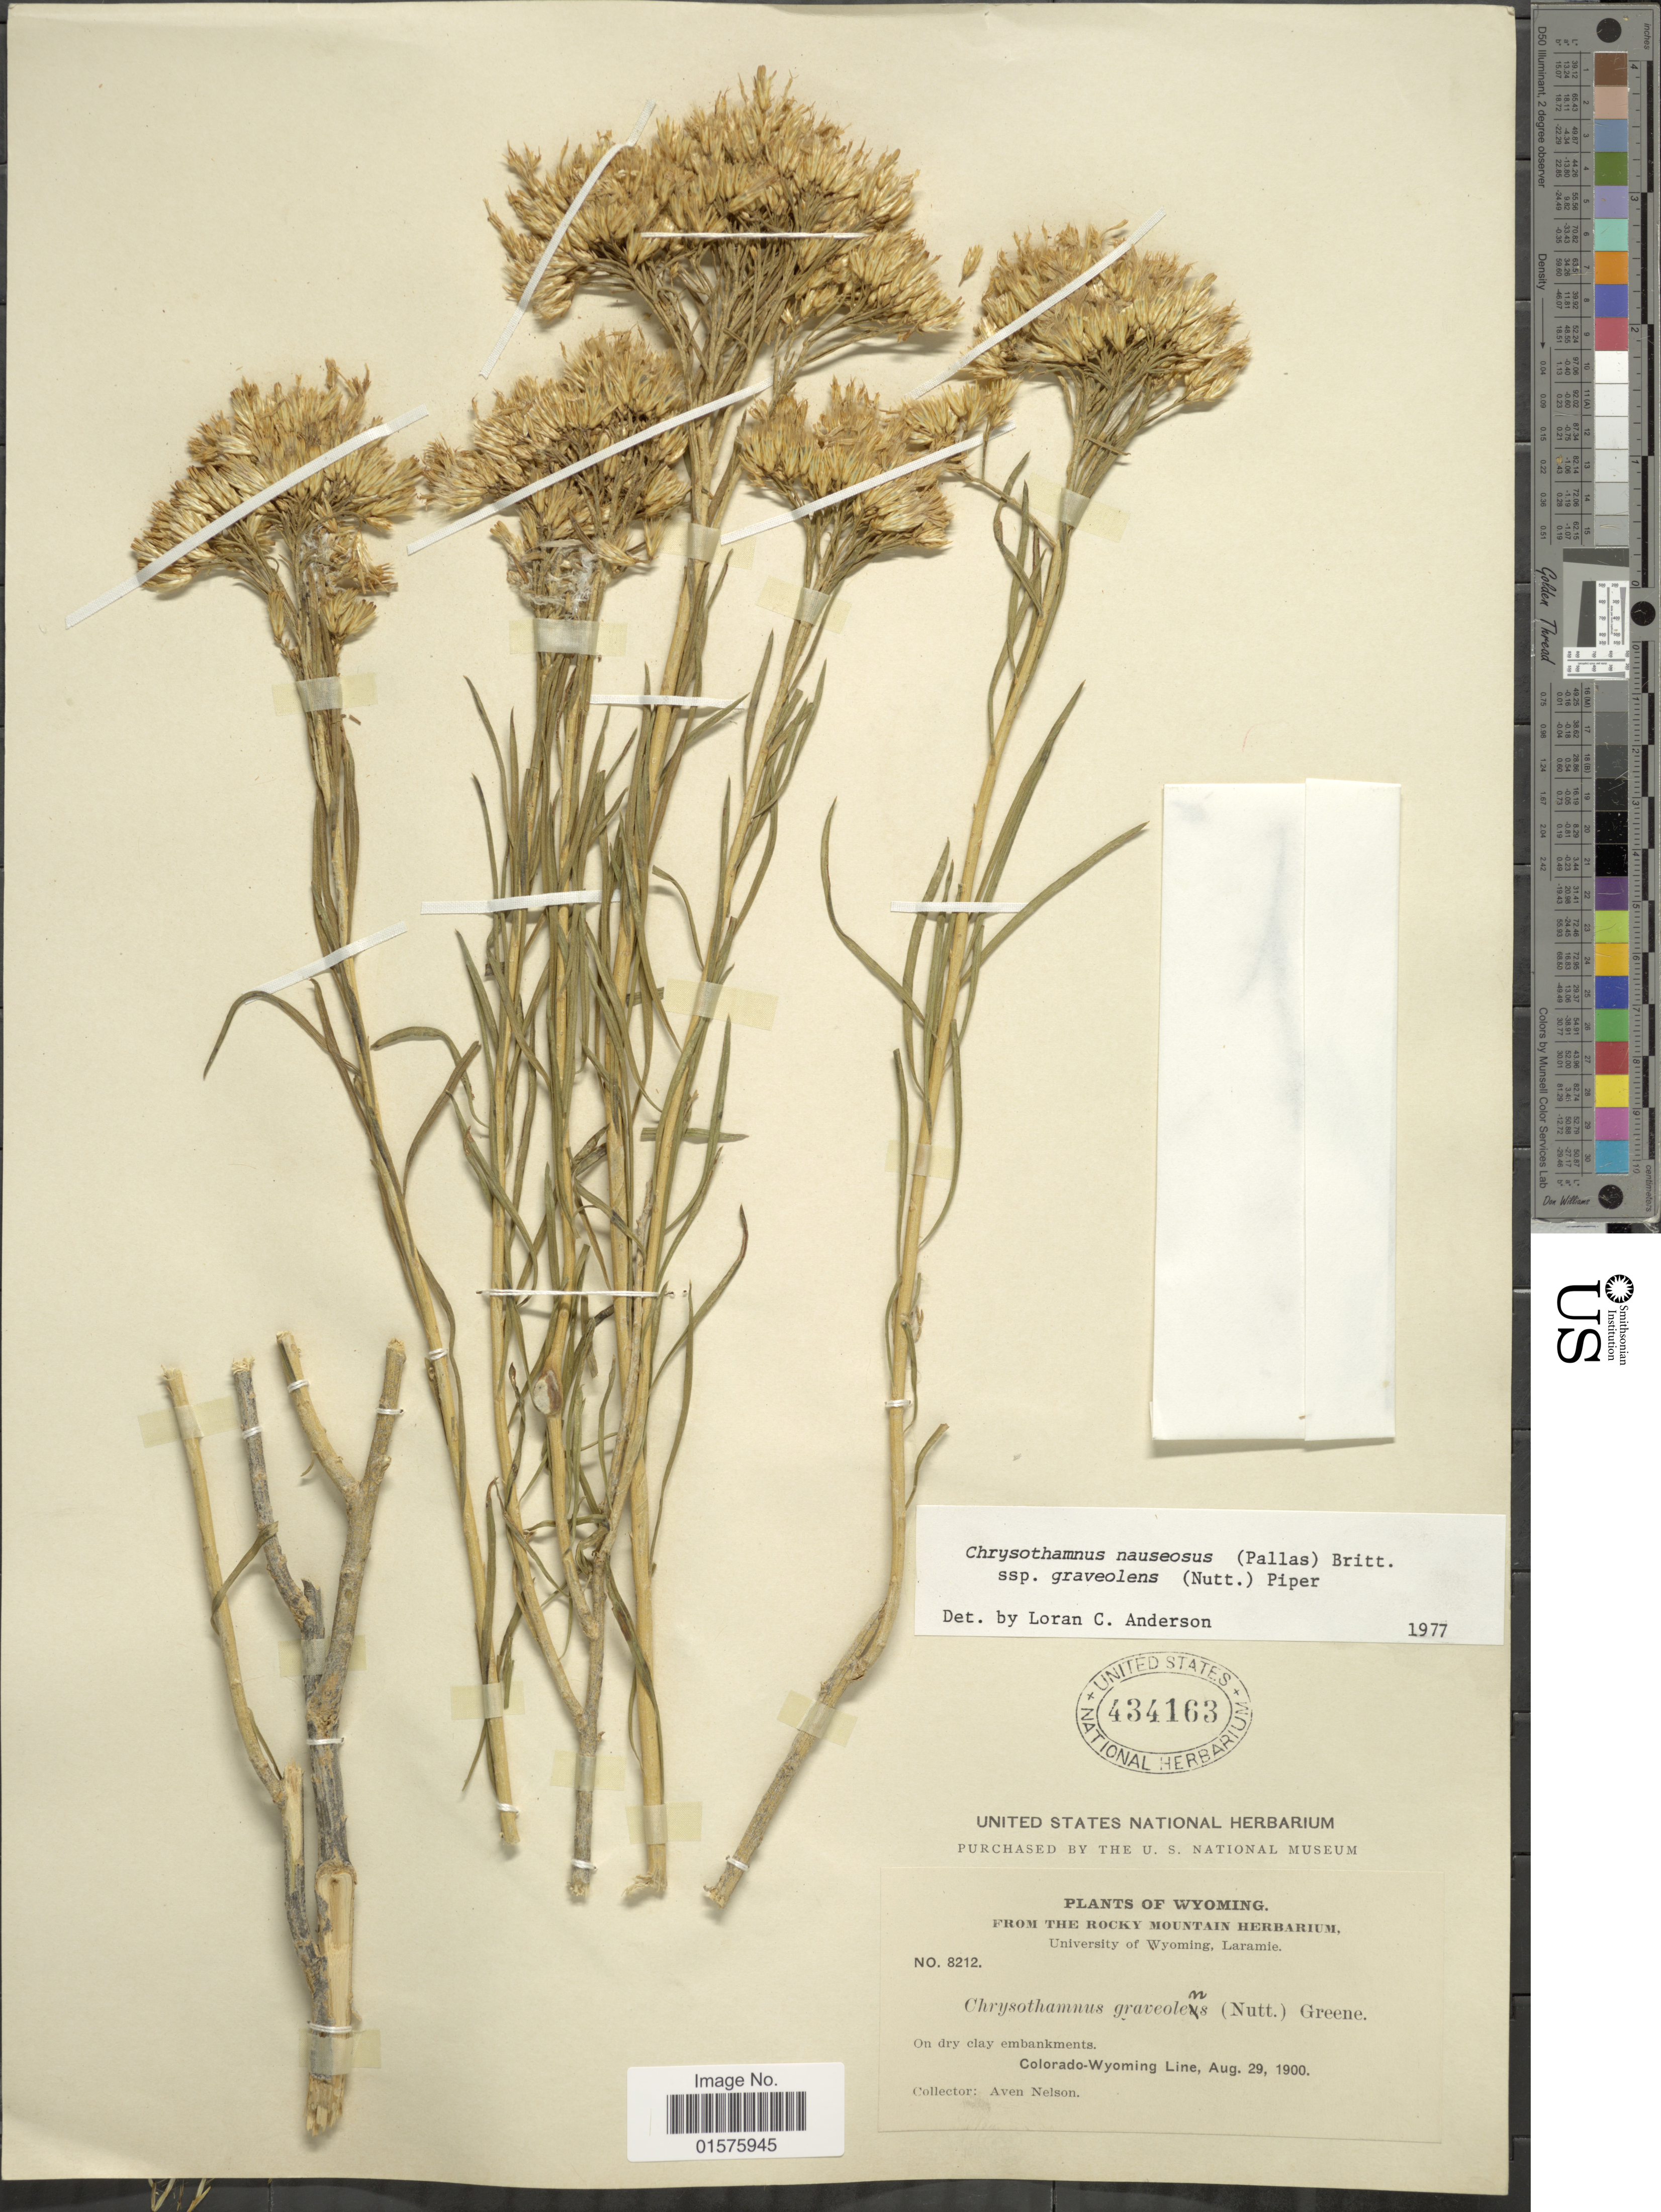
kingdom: Plantae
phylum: Tracheophyta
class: Magnoliopsida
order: Asterales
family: Asteraceae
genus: Ericameria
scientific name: Ericameria nauseosa var. graveolens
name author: (Nutt.) Reveal & Schuyler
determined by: Urbatsch, Lowell E., Curator (LSU), Louisiana State University (UNITED STATES)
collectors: A. Nelson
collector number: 8212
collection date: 1900-08-29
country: United States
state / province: Wyoming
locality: Colorado-Wyoming Line.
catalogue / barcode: US 434163